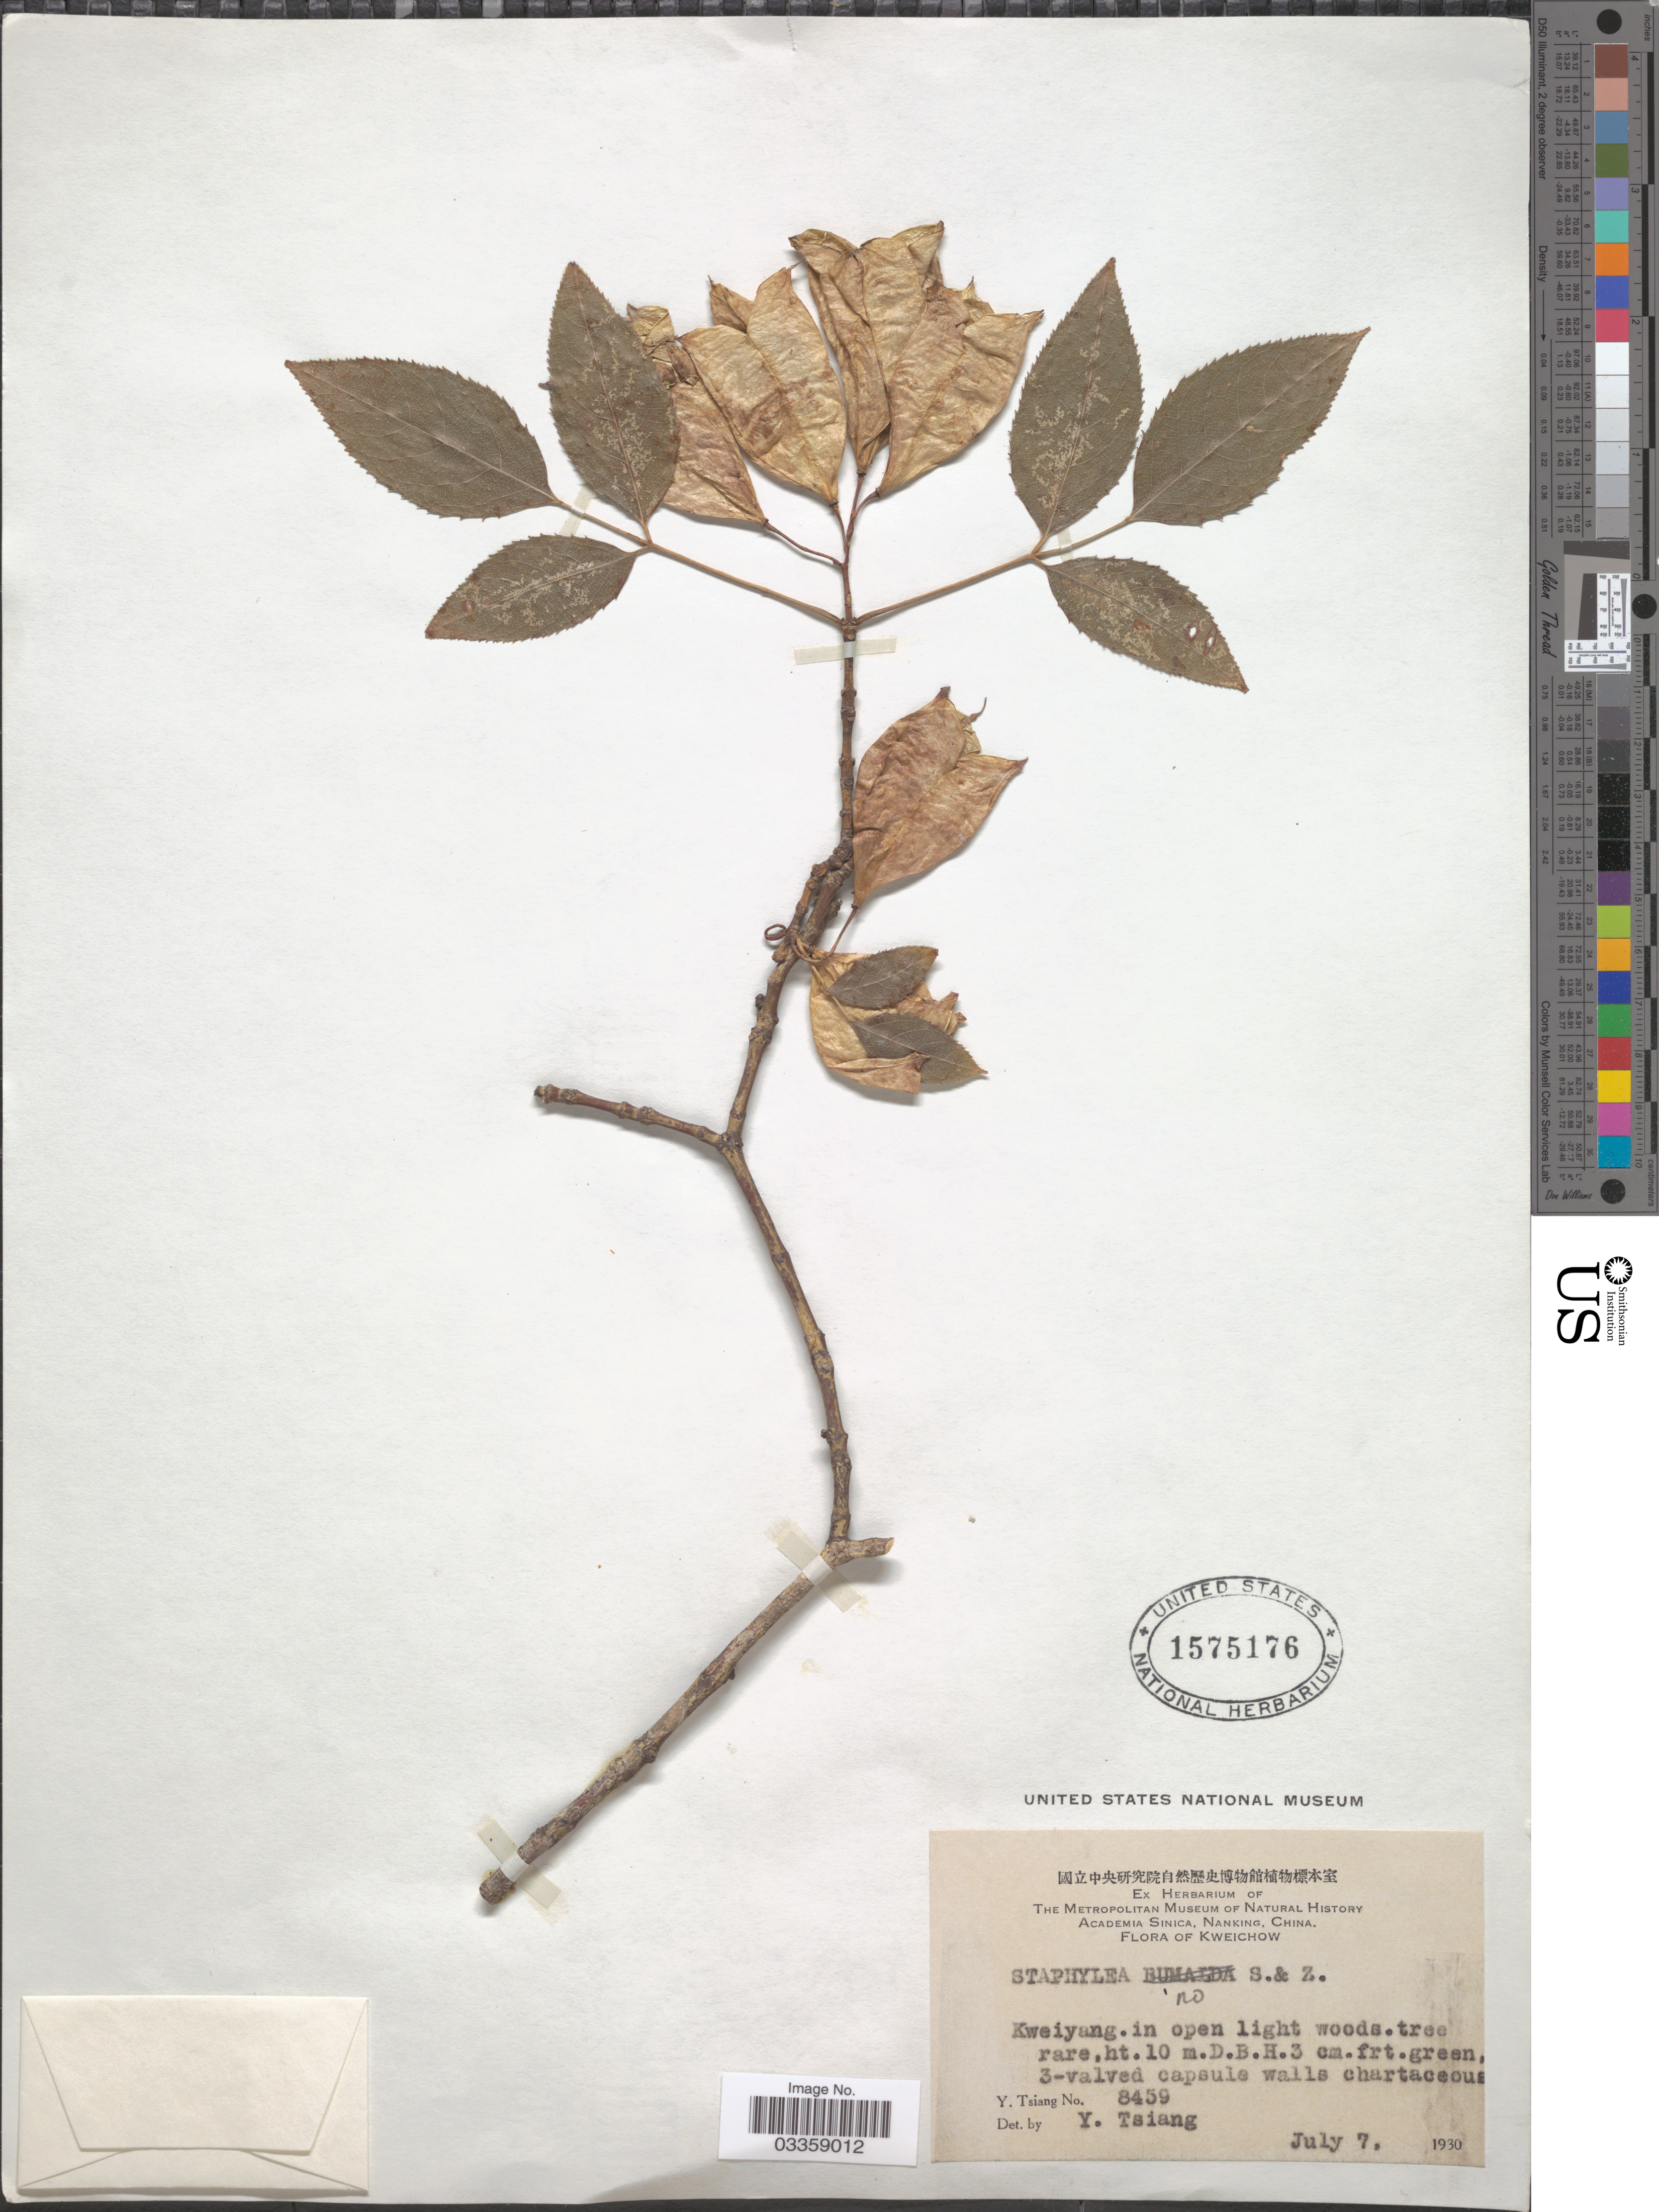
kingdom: Plantae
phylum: Tracheophyta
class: Magnoliopsida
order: Crossosomatales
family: Staphyleaceae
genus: Staphylea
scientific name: Staphylea bumalda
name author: DC.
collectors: Y. Tsiang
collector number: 8459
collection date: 1930-07-07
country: China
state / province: Guizhou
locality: Kweichow. Kweiyang.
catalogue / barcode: US 1575176